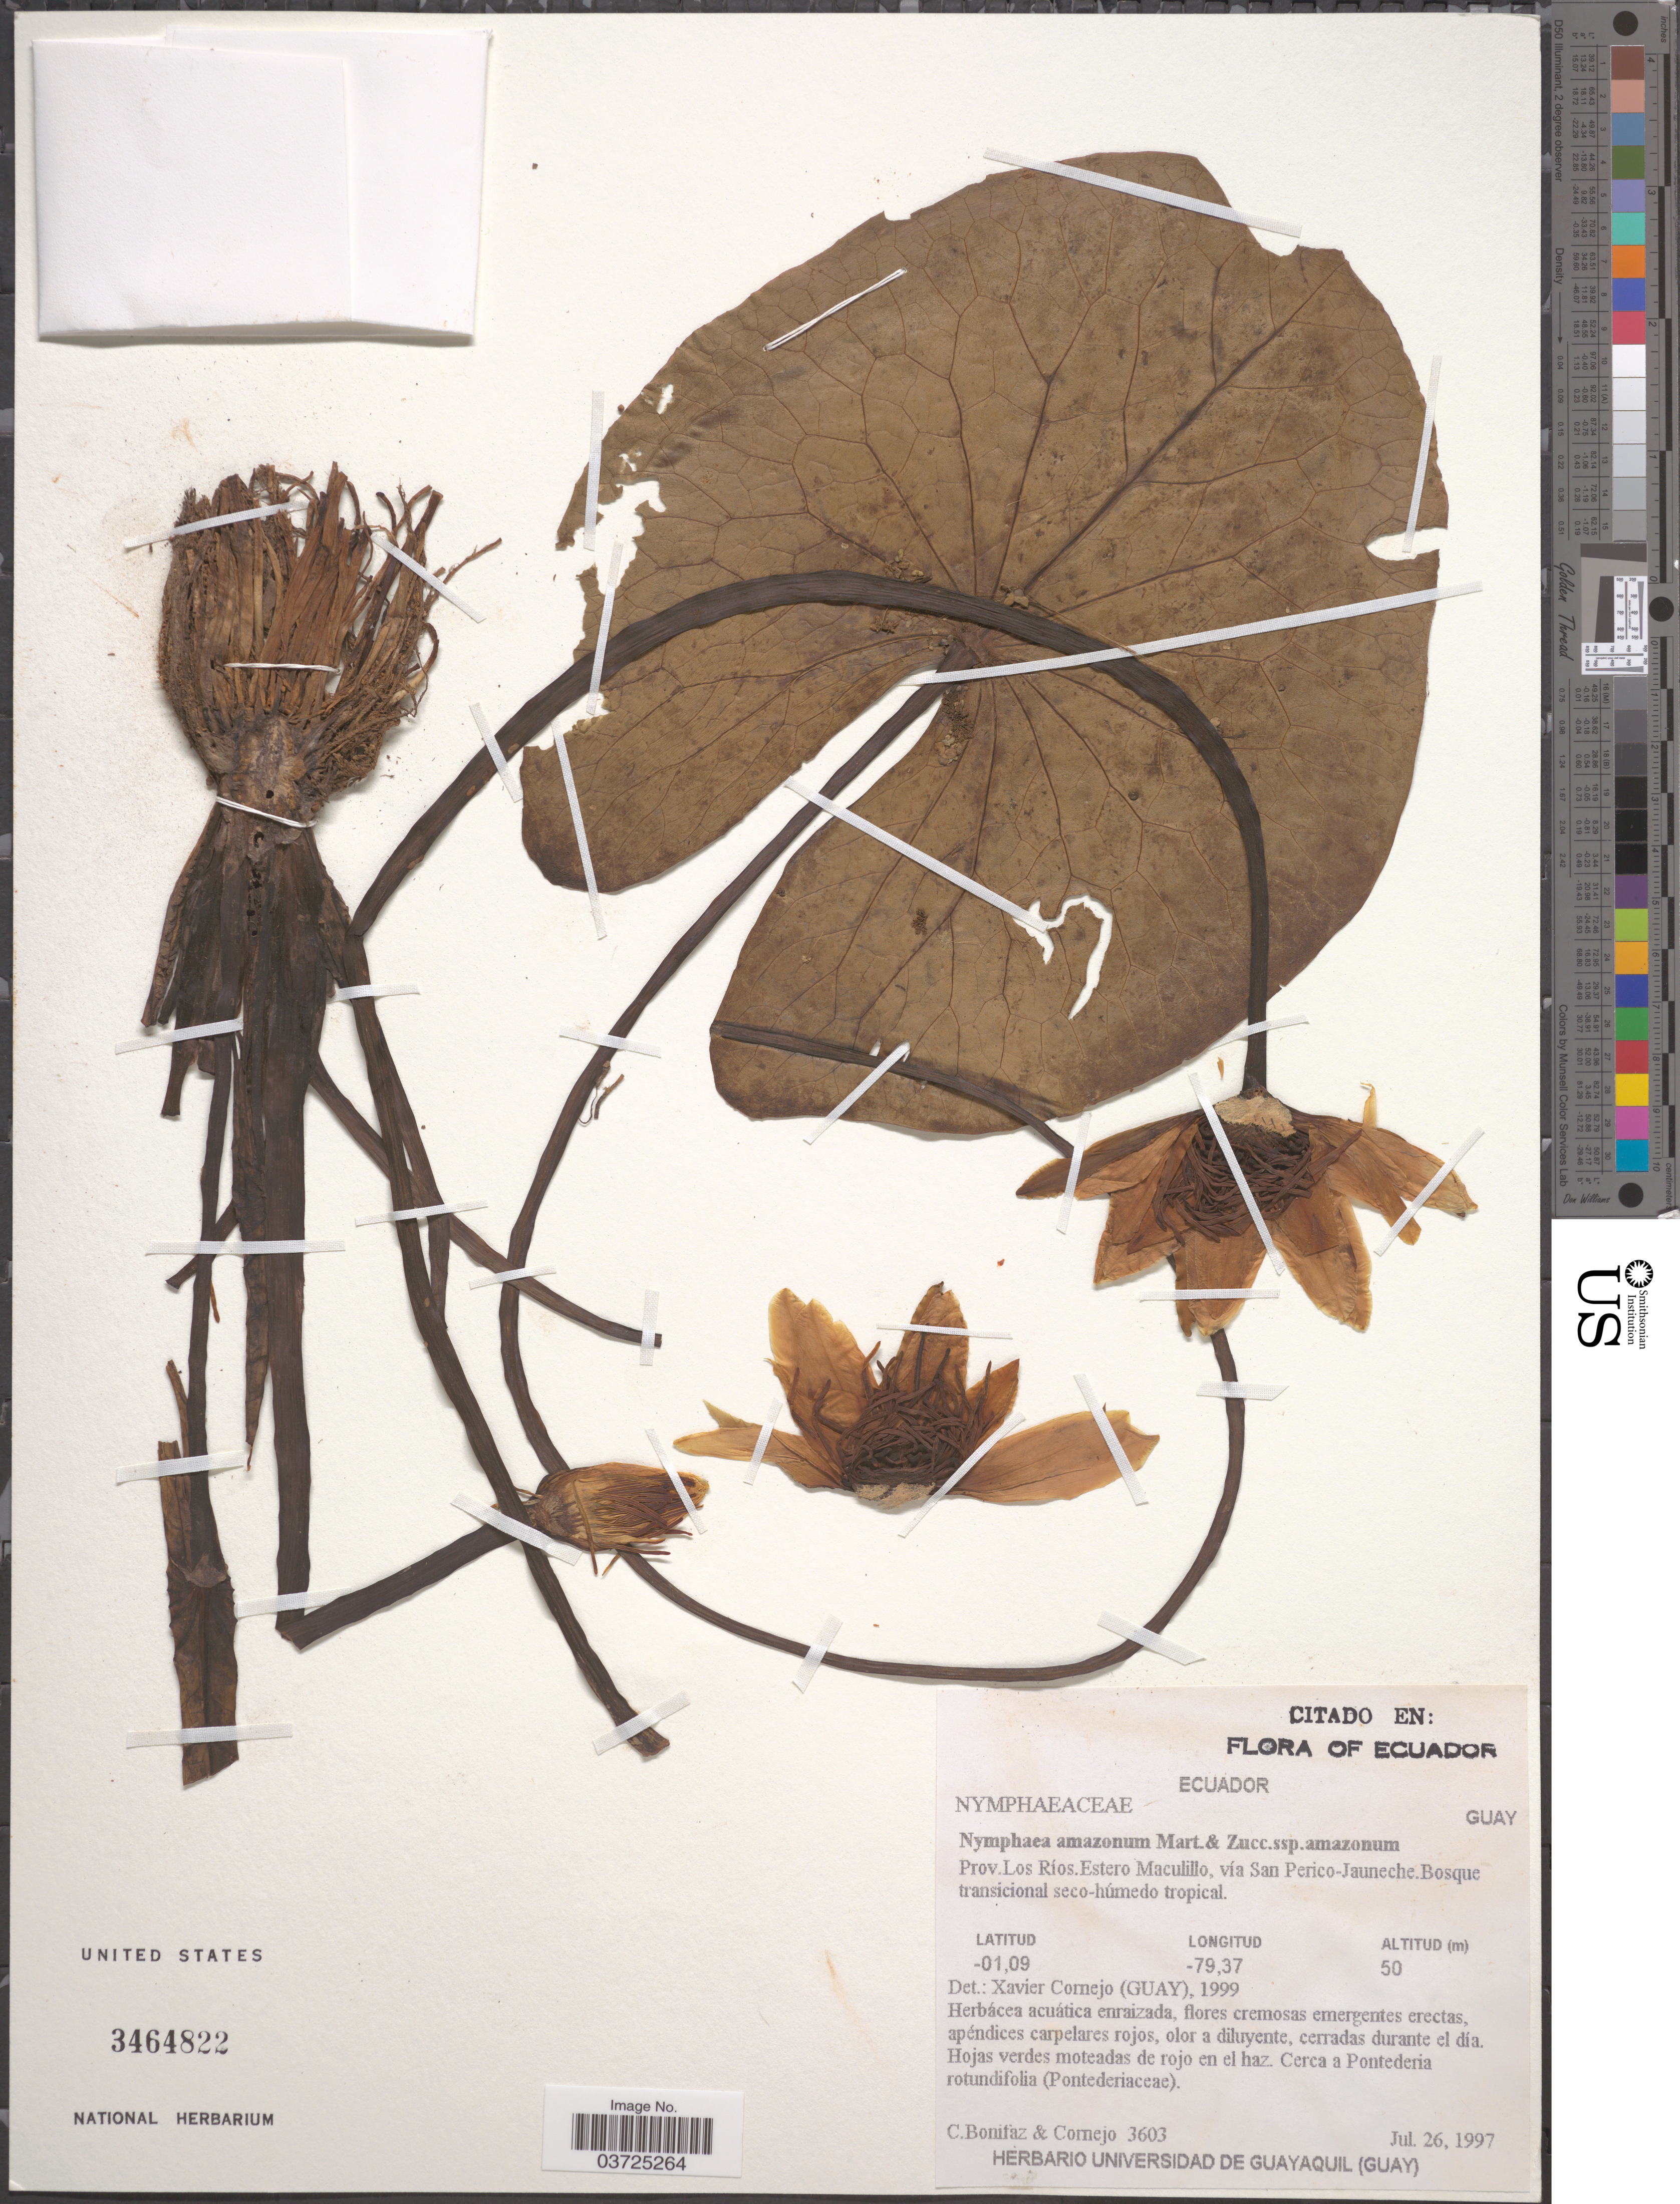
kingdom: Plantae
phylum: Tracheophyta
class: Magnoliopsida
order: Nymphaeales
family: Nymphaeaceae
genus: Nymphaea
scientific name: Nymphaea amazonum subsp. amazonum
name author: Mart. & Zucc.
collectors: C. Bonitáz & Cornejo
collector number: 3603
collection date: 1997-07-26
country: Ecuador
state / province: Los Ríos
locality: Estero Maculillo, vía San Perico-Jauneche.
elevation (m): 50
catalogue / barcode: US 3464822